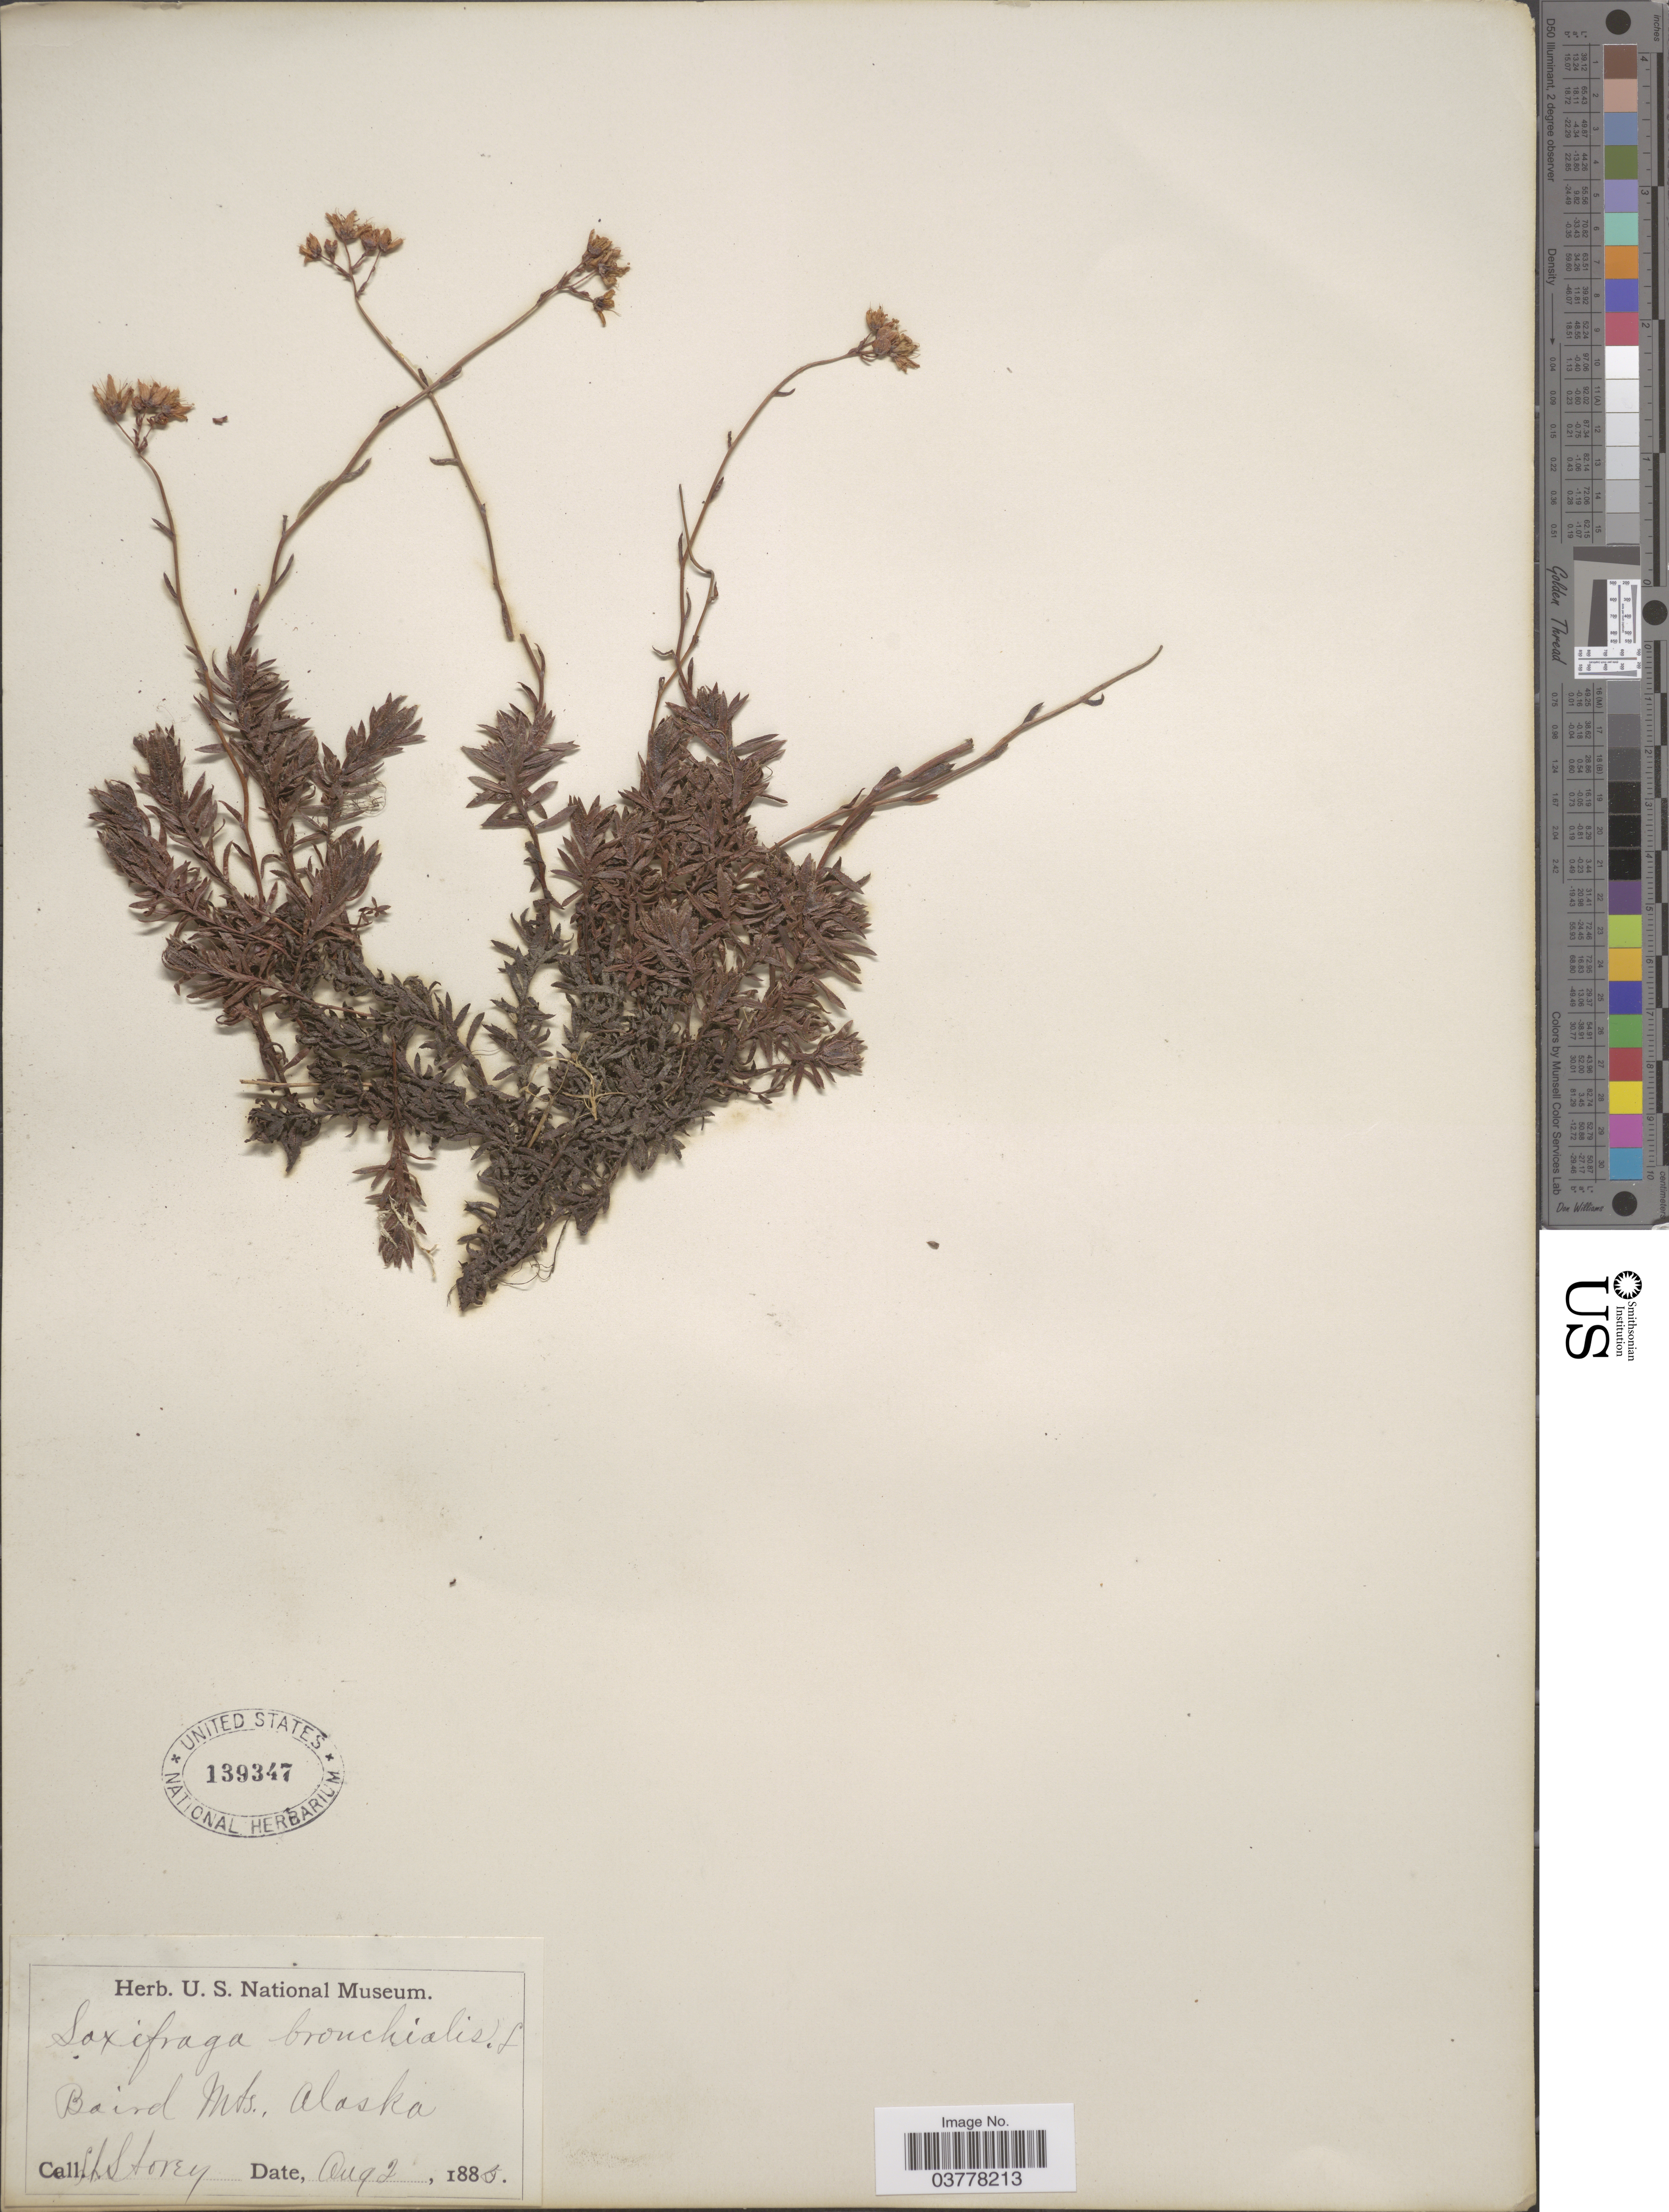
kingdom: Plantae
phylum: Tracheophyta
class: Magnoliopsida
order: Saxifragales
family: Saxifragaceae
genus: Saxifraga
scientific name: Saxifraga bronchialis subsp. funstonii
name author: (Small) Hultén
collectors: L. Storey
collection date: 1883-08-02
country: United States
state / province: Alaska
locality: Baird Mts.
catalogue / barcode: US 139347